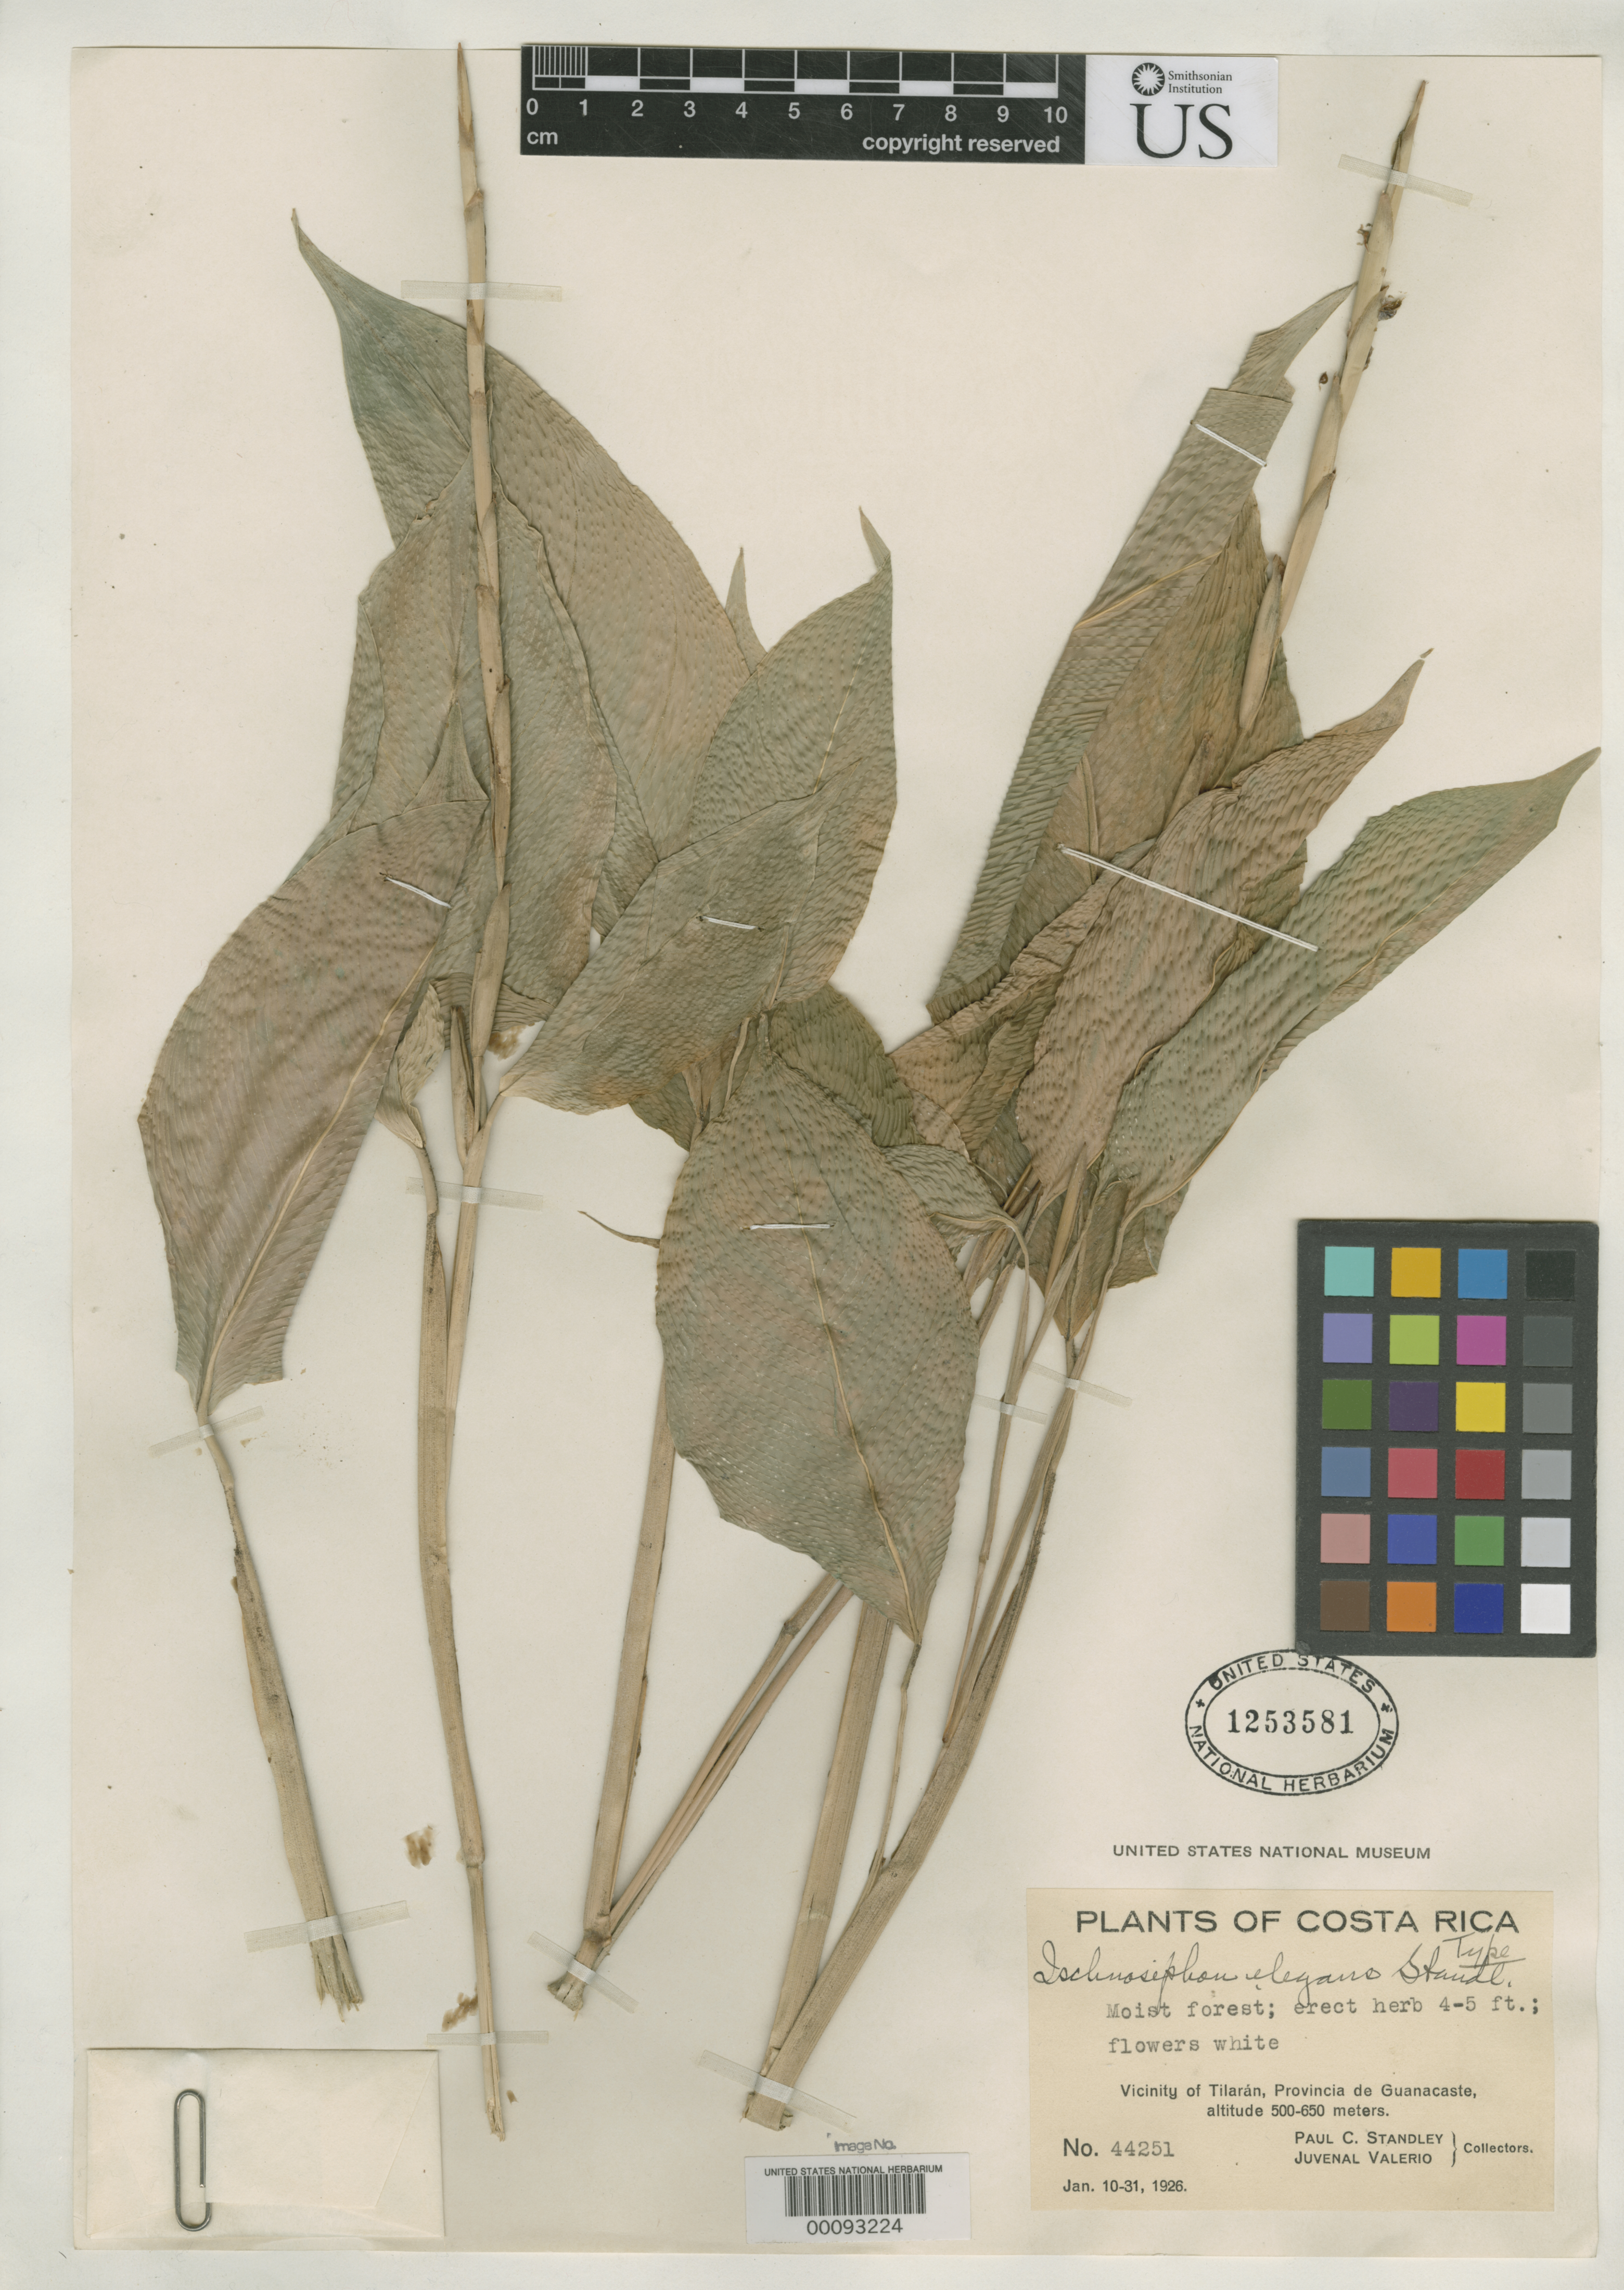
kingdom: Plantae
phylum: Tracheophyta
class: Liliopsida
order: Zingiberales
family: Marantaceae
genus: Ischnosiphon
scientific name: Ischnosiphon elegans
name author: Standl.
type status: Holotype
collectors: P. C. Standley & J. Valerio R.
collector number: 44251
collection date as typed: Jan 1926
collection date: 1926-01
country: Costa Rica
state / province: Guanacaste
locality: Near Tilaran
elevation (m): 600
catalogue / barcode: US 1253581